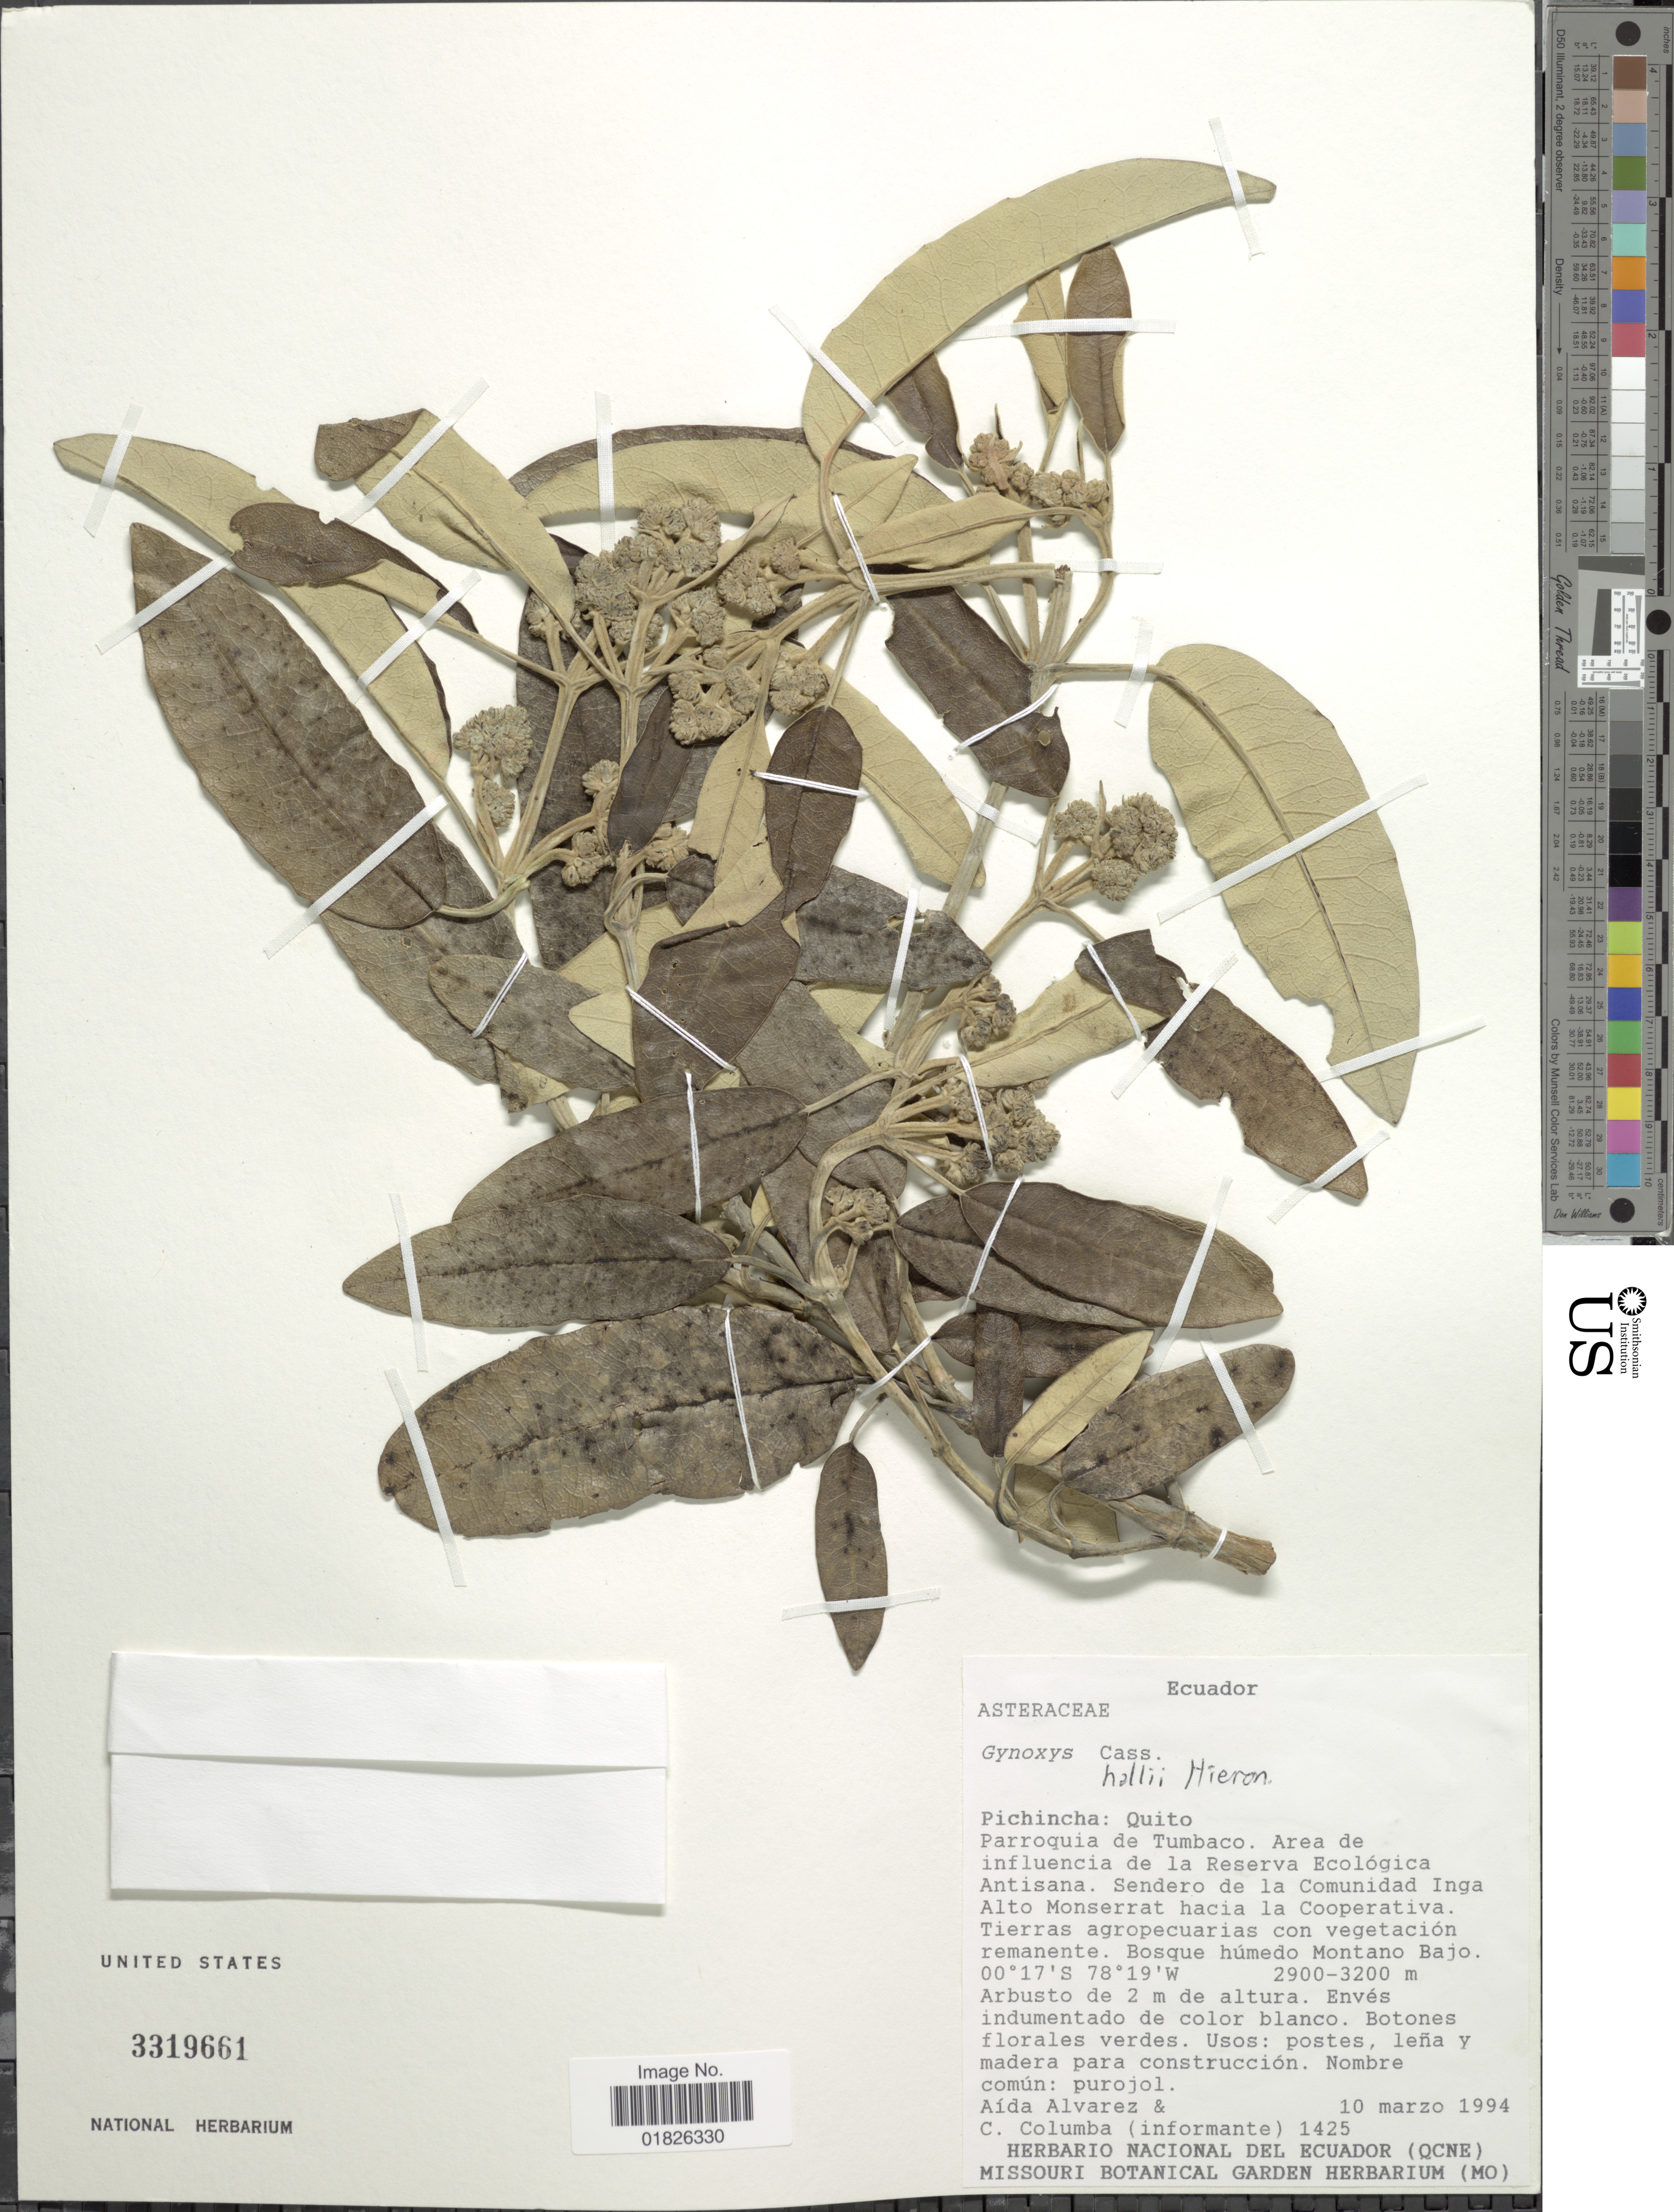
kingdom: Plantae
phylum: Tracheophyta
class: Magnoliopsida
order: Asterales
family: Asteraceae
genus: Gynoxys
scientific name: Gynoxys hallii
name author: Cass.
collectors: A. Alvarez & C. Columba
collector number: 1425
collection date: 1994-03-10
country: Ecuador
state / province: Pichincha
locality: Quito, Parroquia de Tumbaco, Area de influencia de la Reserva Ecologica Antisana, Sendero de la Comunidad Inga Alto Monserrat hacia la Cooperativa.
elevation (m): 2900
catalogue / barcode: US 3319661